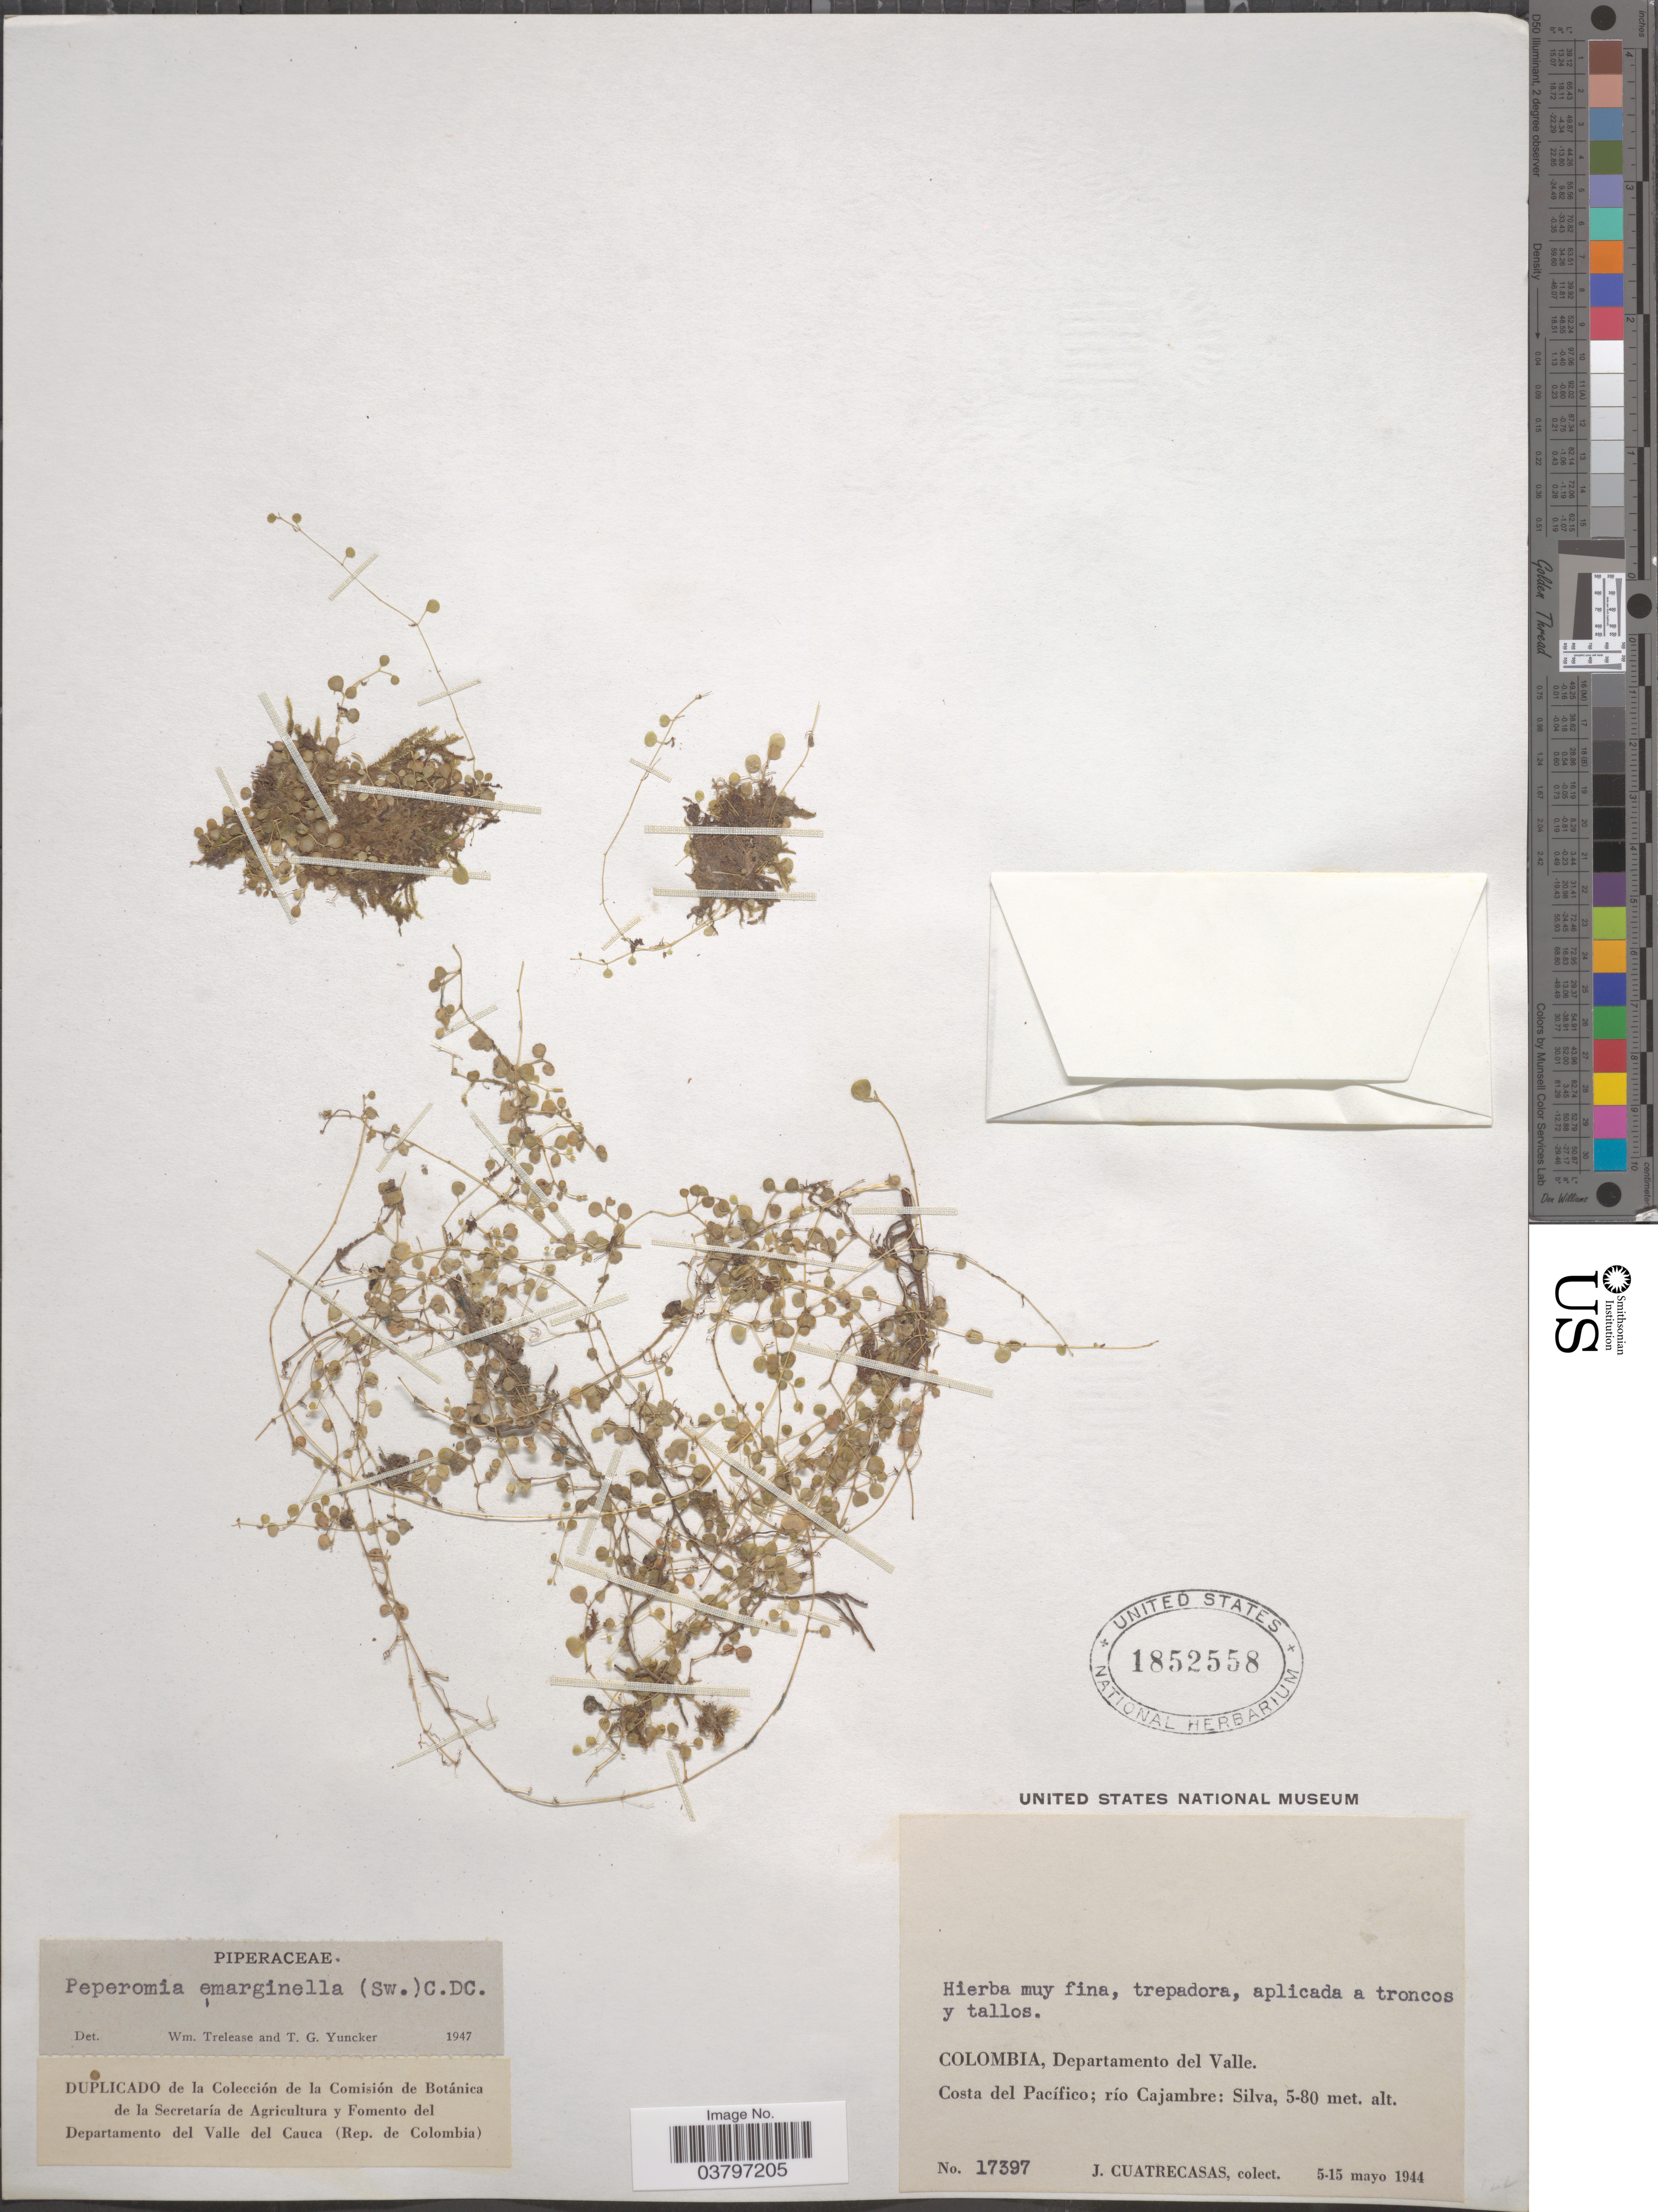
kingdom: Plantae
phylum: Tracheophyta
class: Magnoliopsida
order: Piperales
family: Piperaceae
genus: Peperomia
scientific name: Peperomia emarginella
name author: (Sw. ex Wikstr.) C. DC.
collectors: J. Cuatrecasas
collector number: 17397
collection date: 1944-05-05/1944-05-15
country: Colombia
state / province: Valle del Cauca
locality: Departamento del Valle. Costa del Pacífico; río Cajambre: Silva.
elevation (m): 5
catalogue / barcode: US 1852558